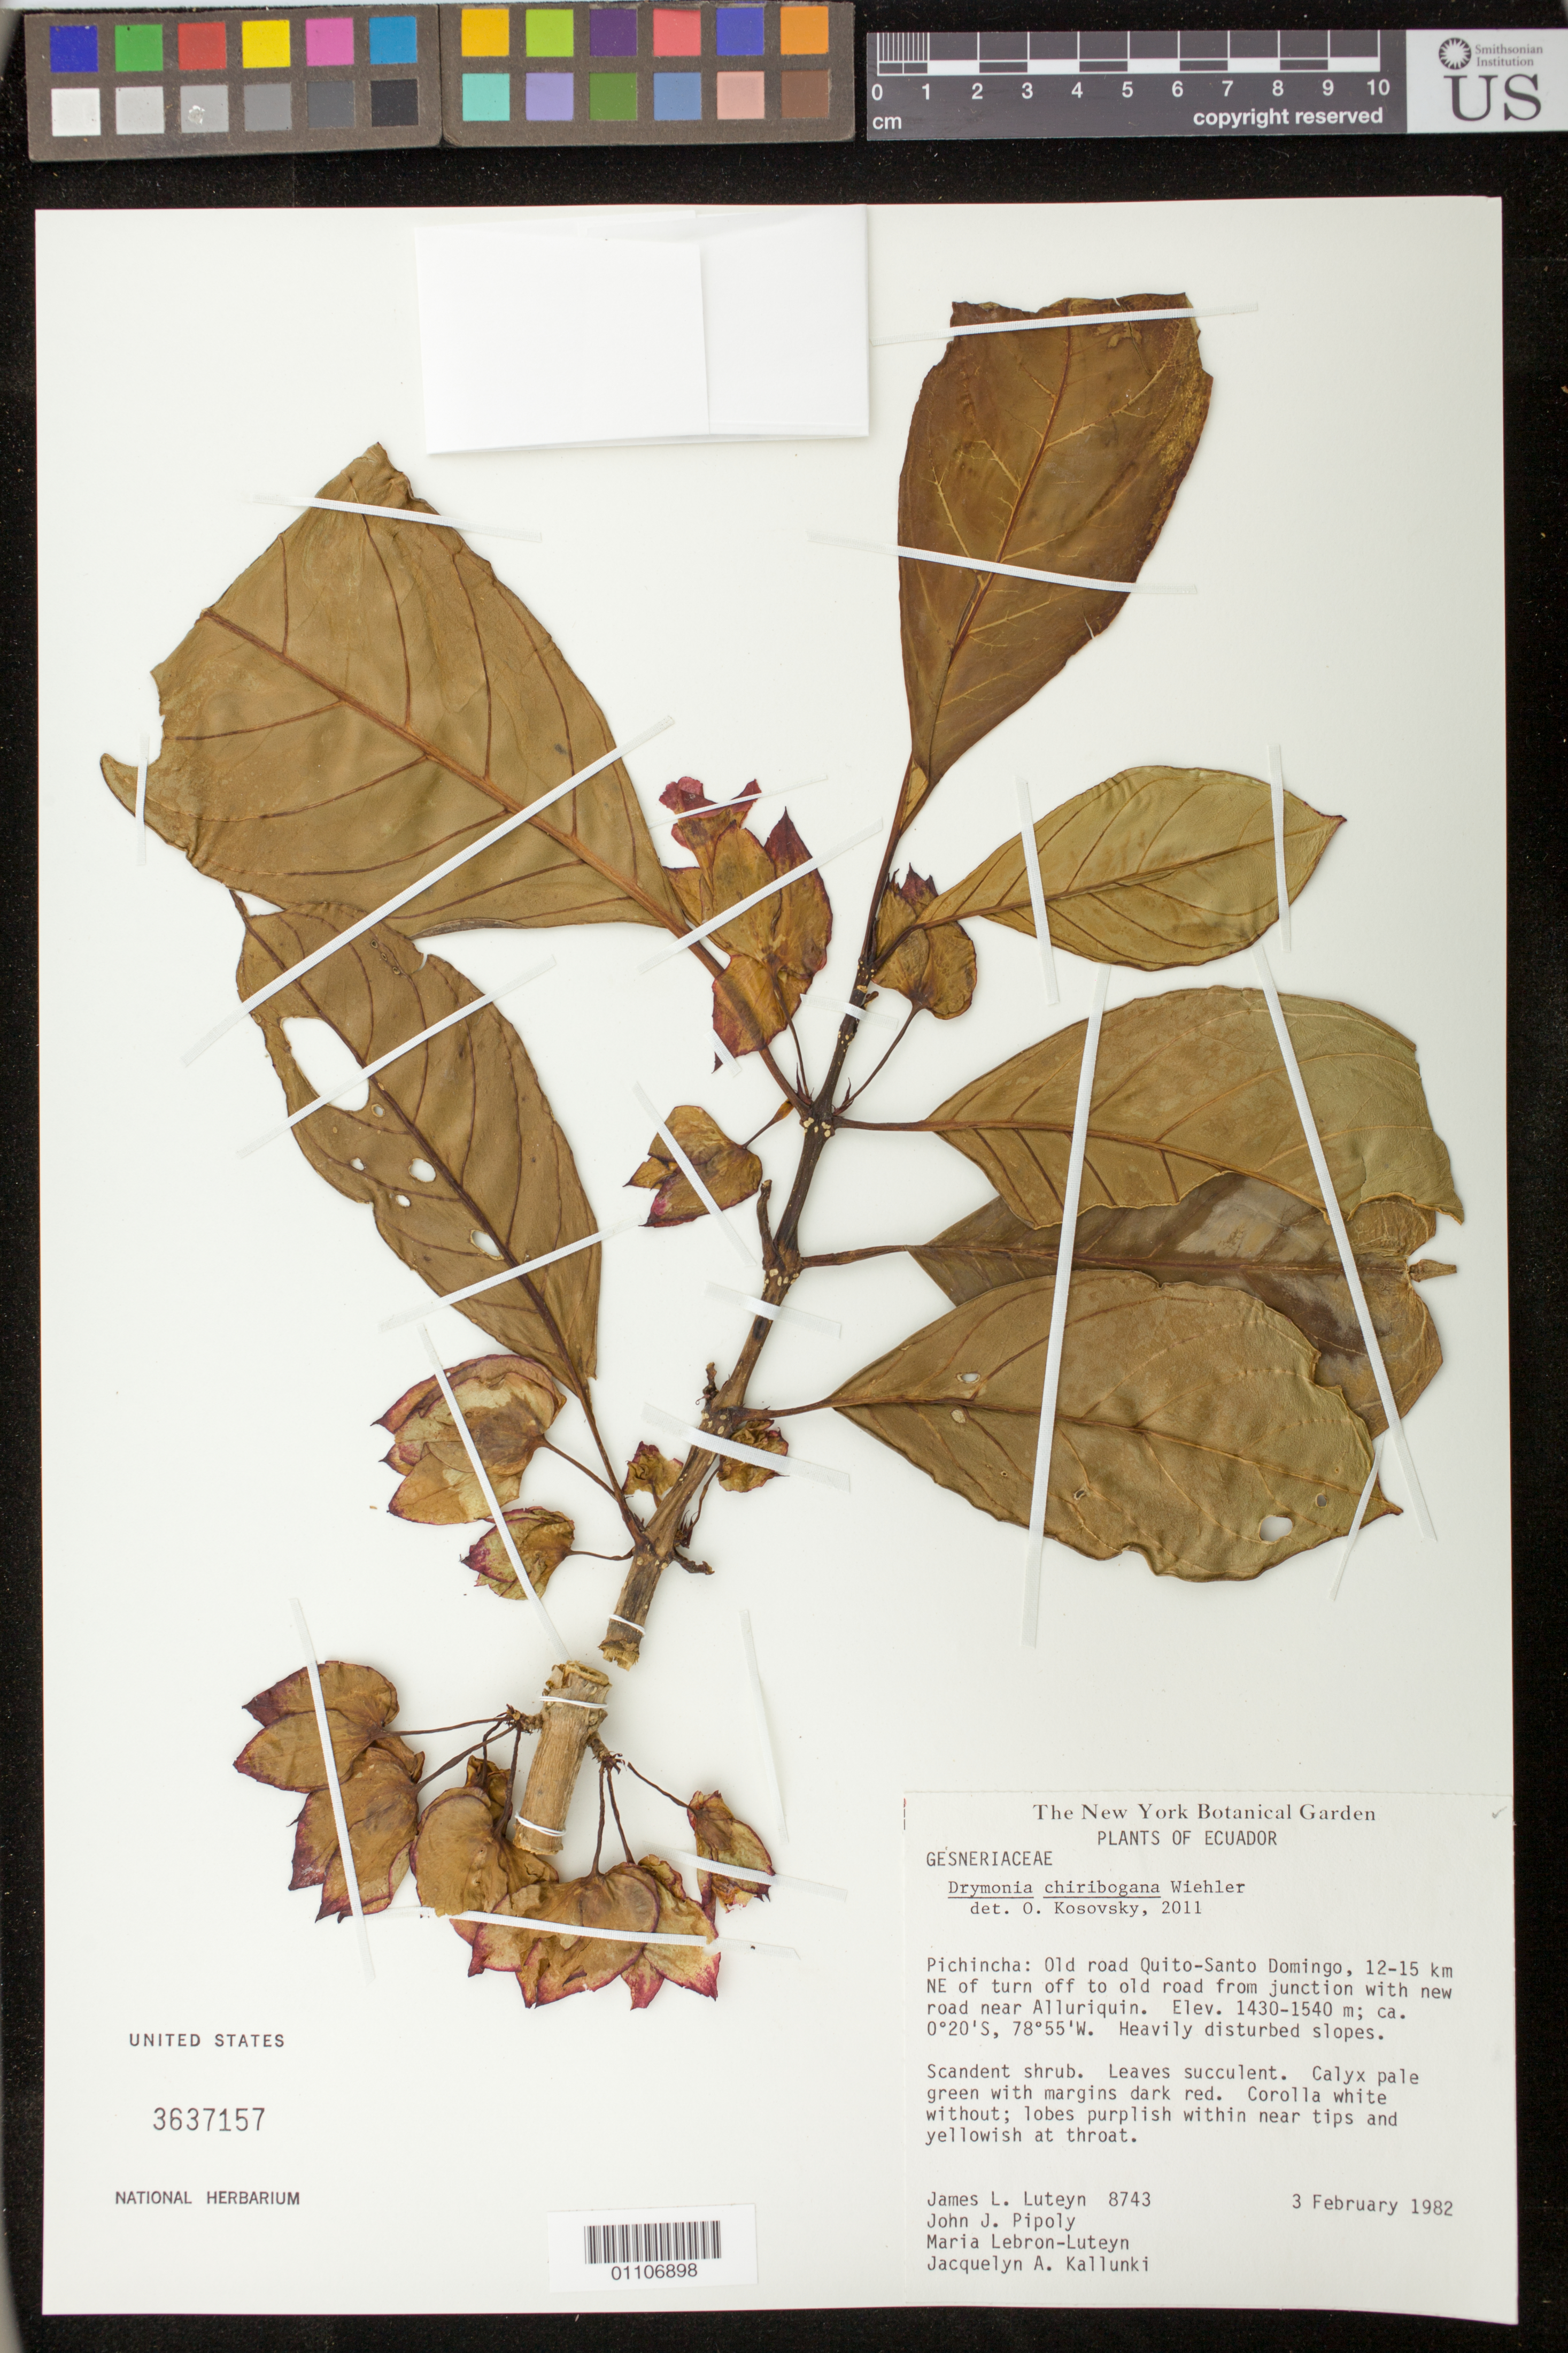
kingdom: Plantae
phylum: Tracheophyta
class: Magnoliopsida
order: Lamiales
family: Gesneriaceae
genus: Drymonia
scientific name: Drymonia chiribogana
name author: Wiehler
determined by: Skog, Laurence E.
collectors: J. L. Luteyn & et al.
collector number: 8743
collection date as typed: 03 Feb 1983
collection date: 1983-02-03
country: Ecuador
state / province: Pichincha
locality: Old road Quito-Santo Domingo, 12-15 km NE of turn off to old road from junction with new road near Alluriquin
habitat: Heavily disturbed slopes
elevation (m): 1430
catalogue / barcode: US 3637157